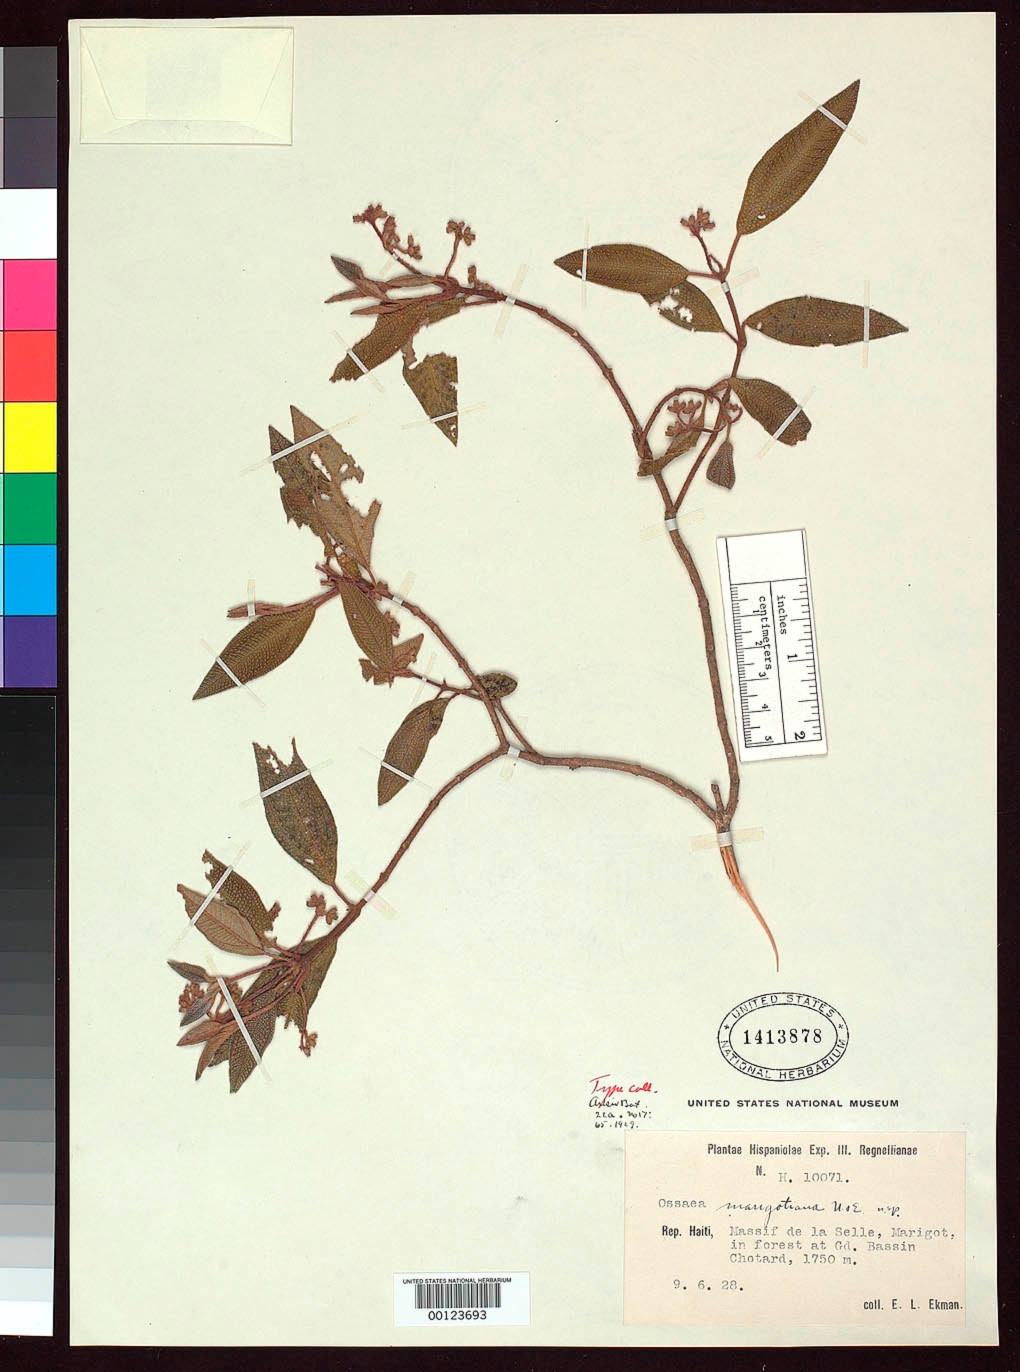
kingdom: Plantae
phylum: Tracheophyta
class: Magnoliopsida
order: Myrtales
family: Melastomataceae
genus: Ossaea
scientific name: Ossaea marigotiana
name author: Urb. & Ekman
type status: Isotype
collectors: E. L. Ekman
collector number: H 10071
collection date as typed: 09 Jun 1928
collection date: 1928-06-09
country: Haiti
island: Hispaniola Island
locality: Massif de La Selle prope Marigot in Grande Bassin Chotard.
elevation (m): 1750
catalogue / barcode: US 1413878